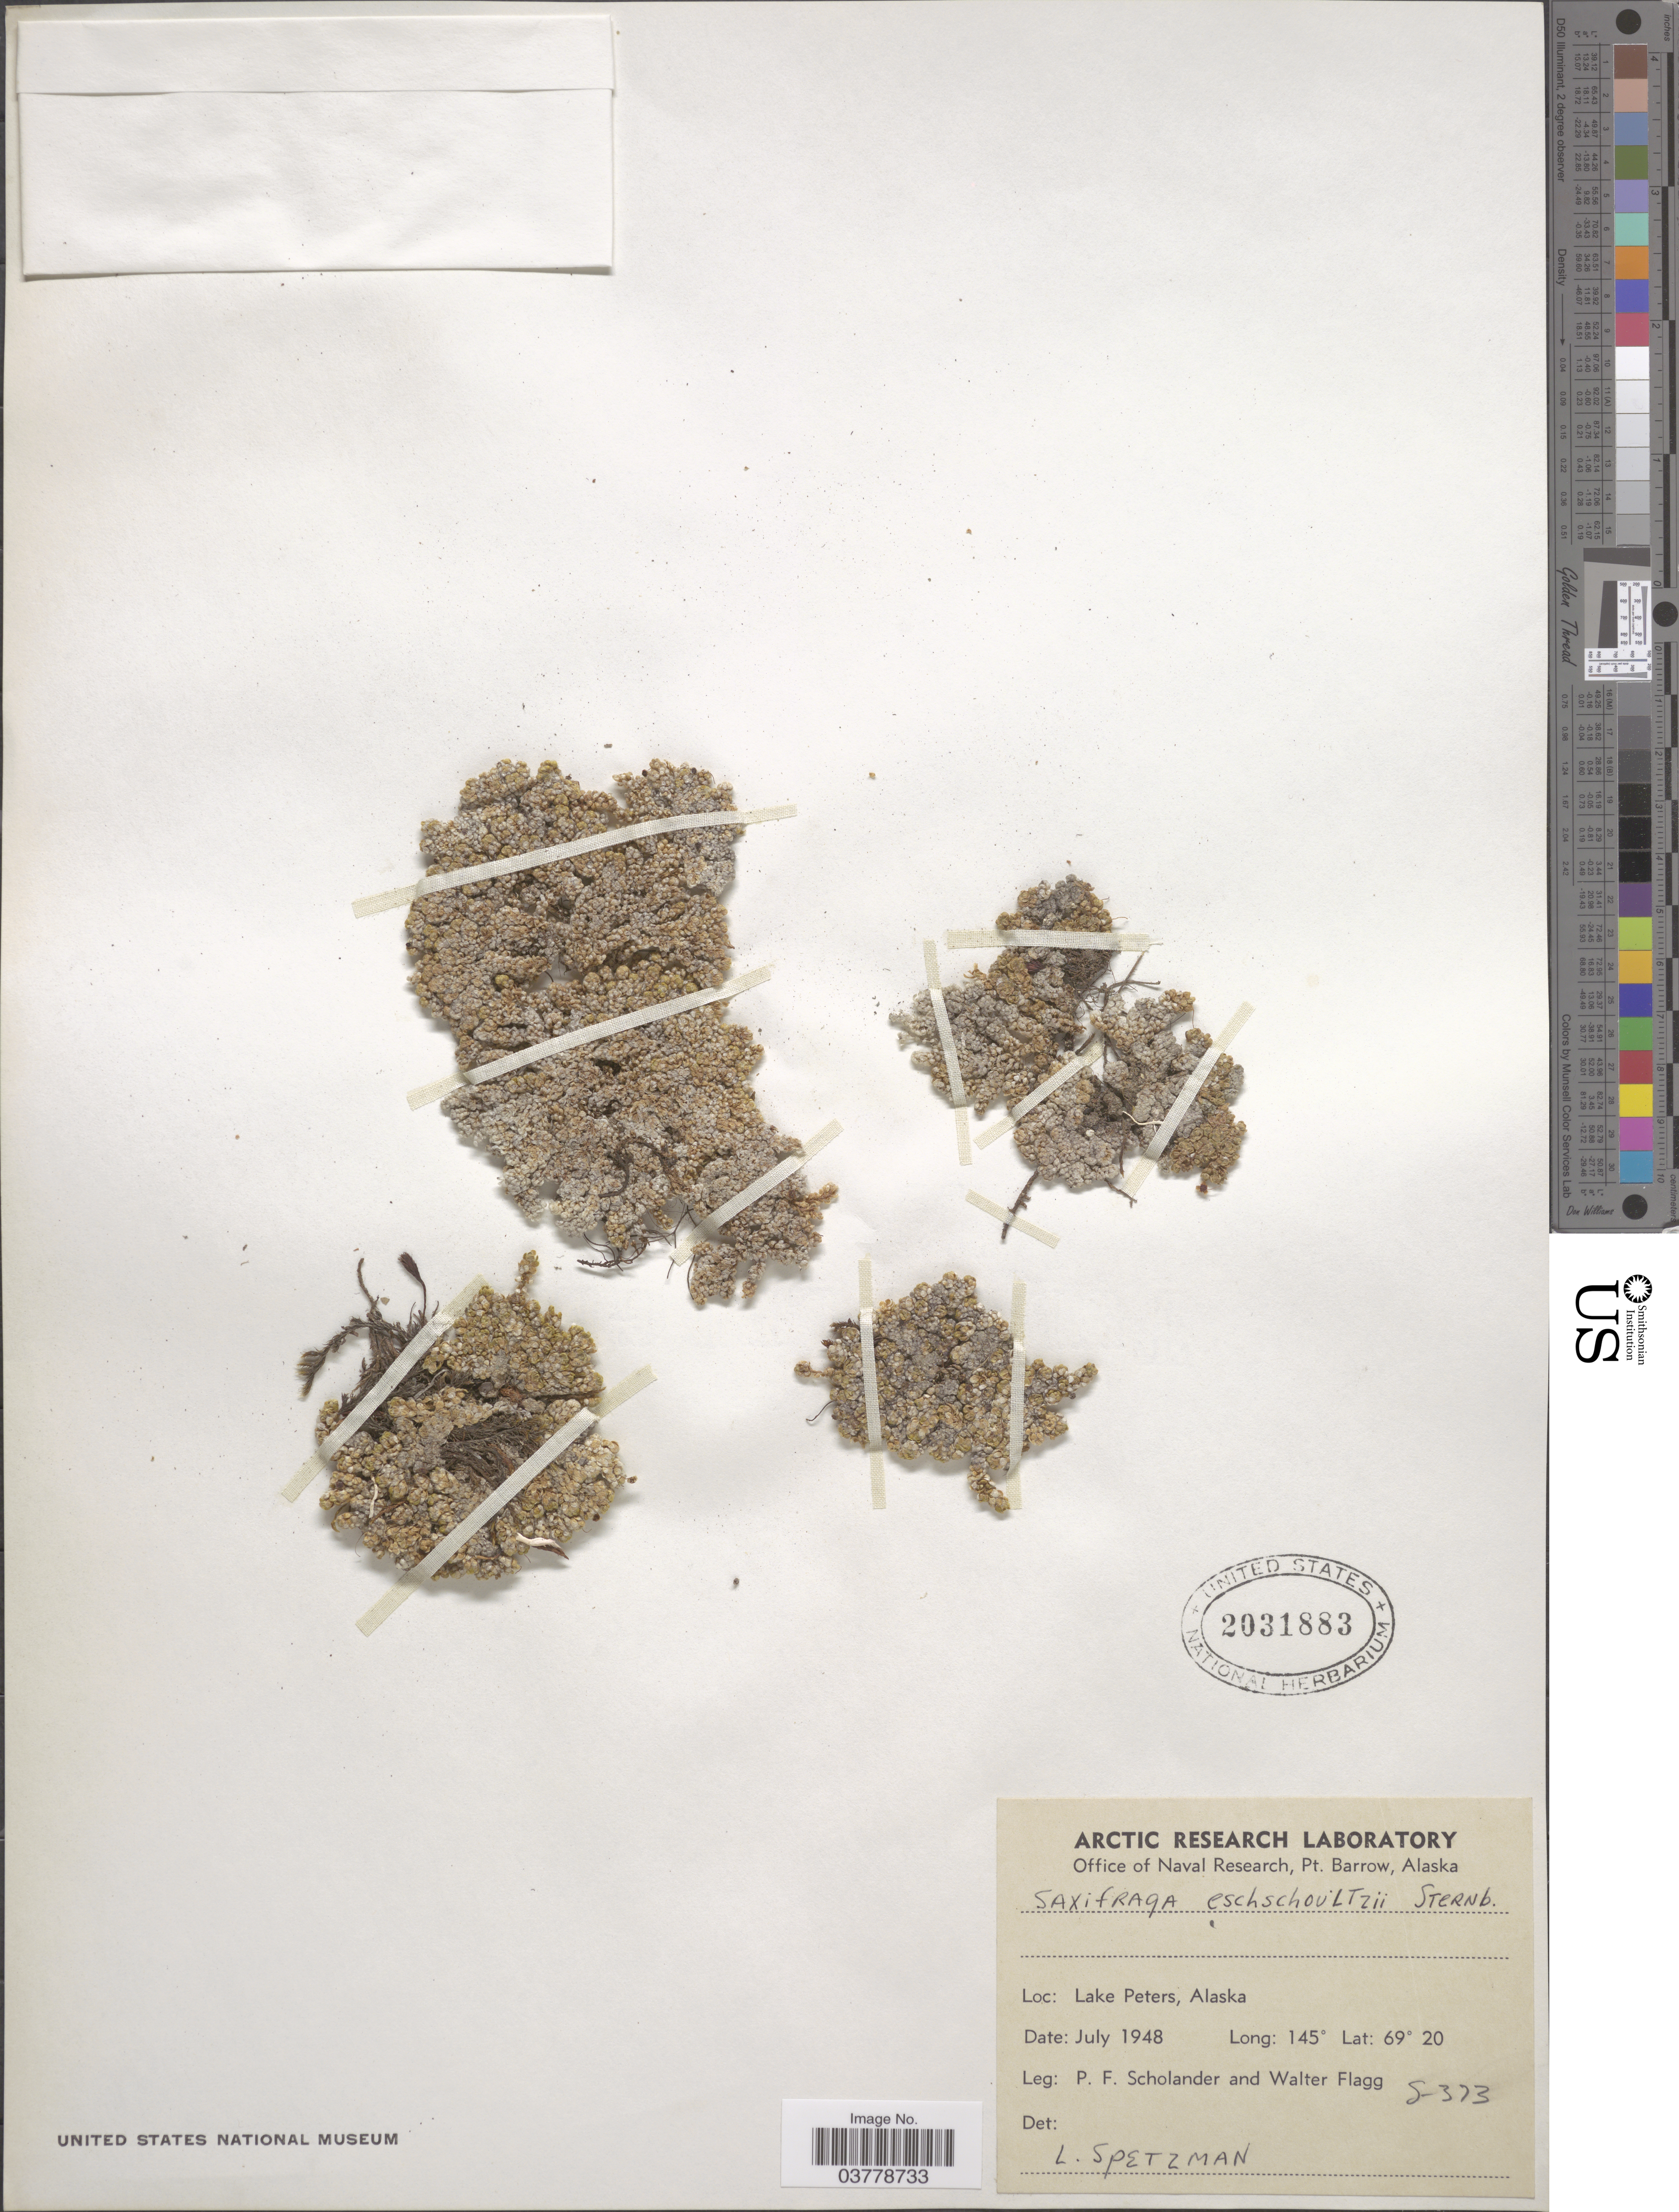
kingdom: Plantae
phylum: Tracheophyta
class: Magnoliopsida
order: Saxifragales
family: Saxifragaceae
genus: Saxifraga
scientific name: Saxifraga eschscholtzii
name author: Sternb.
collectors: P. Scholander & W. Flagg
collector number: S-373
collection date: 1948-07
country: United States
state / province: Alaska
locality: Lake Peters.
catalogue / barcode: US 2031883